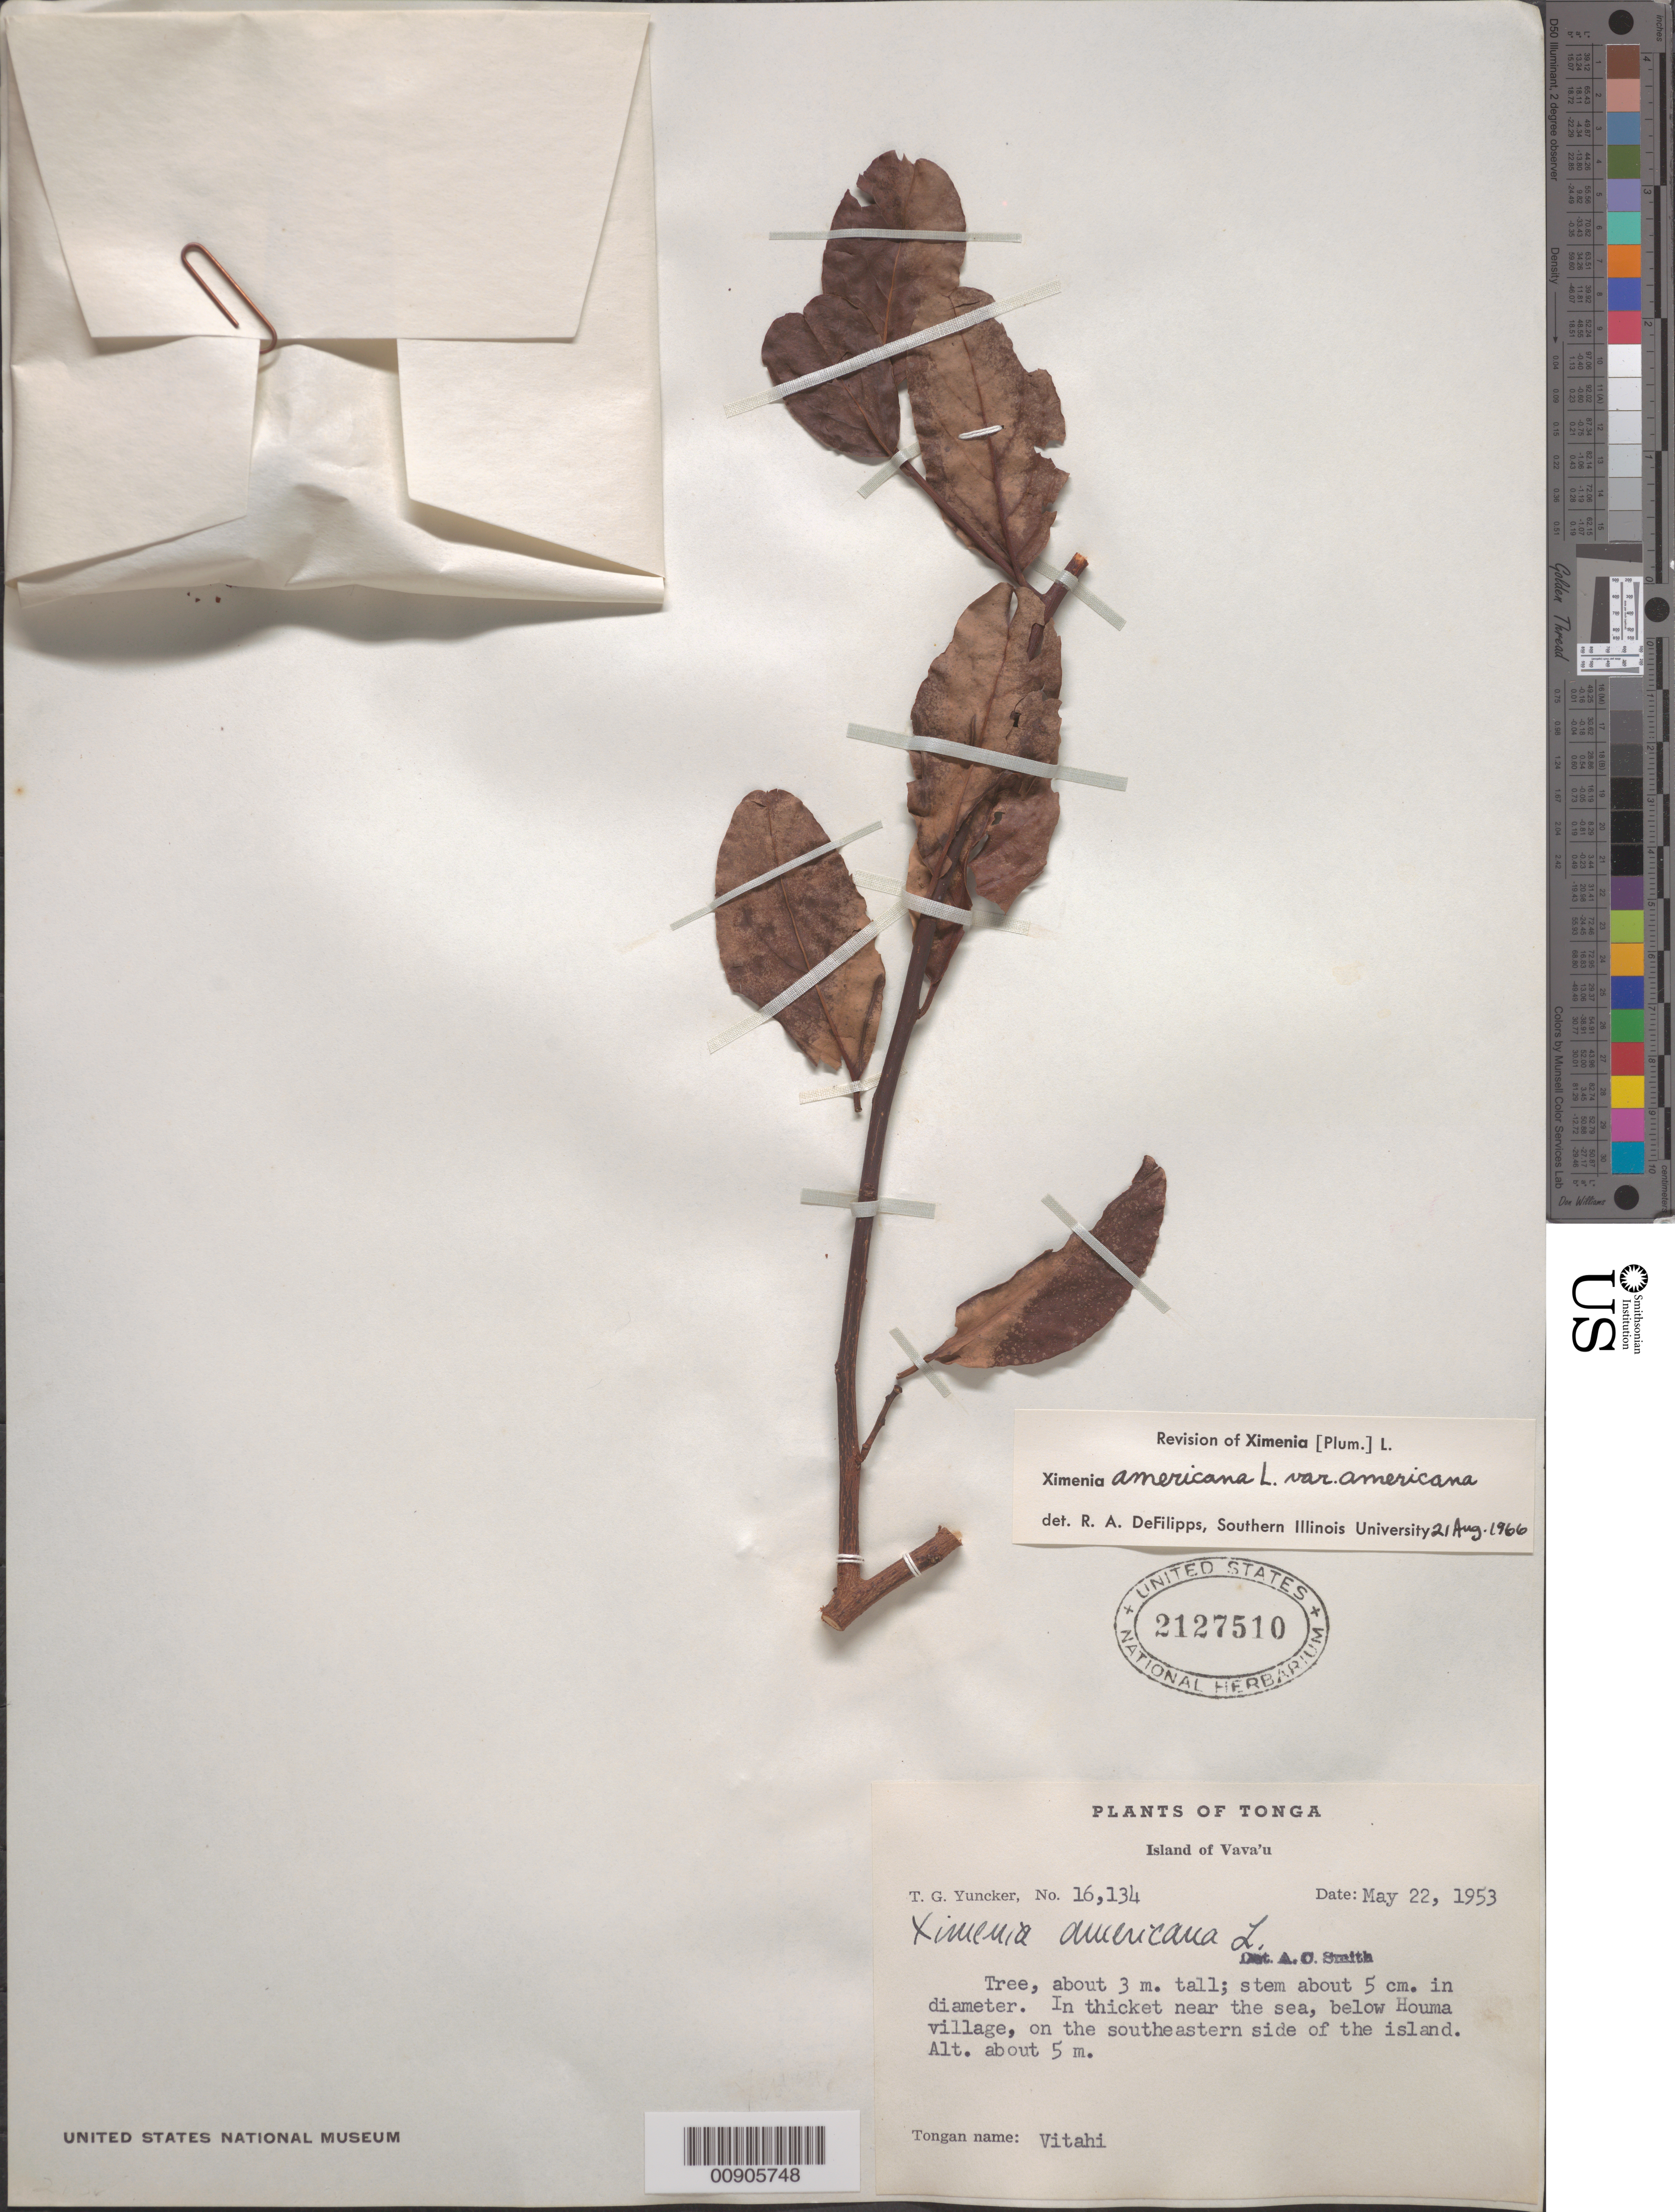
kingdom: Plantae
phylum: Tracheophyta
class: Magnoliopsida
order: Santalales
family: Ximeniaceae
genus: Ximenia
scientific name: Ximenia americana var. americana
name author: L.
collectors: T. G. Yuncker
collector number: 16134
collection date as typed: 22 May 1953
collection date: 1953-05-22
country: Tonga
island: Vava'u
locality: On southeastern side of the island, below Houma village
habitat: in thicket near the sea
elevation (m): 5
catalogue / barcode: US 2127510